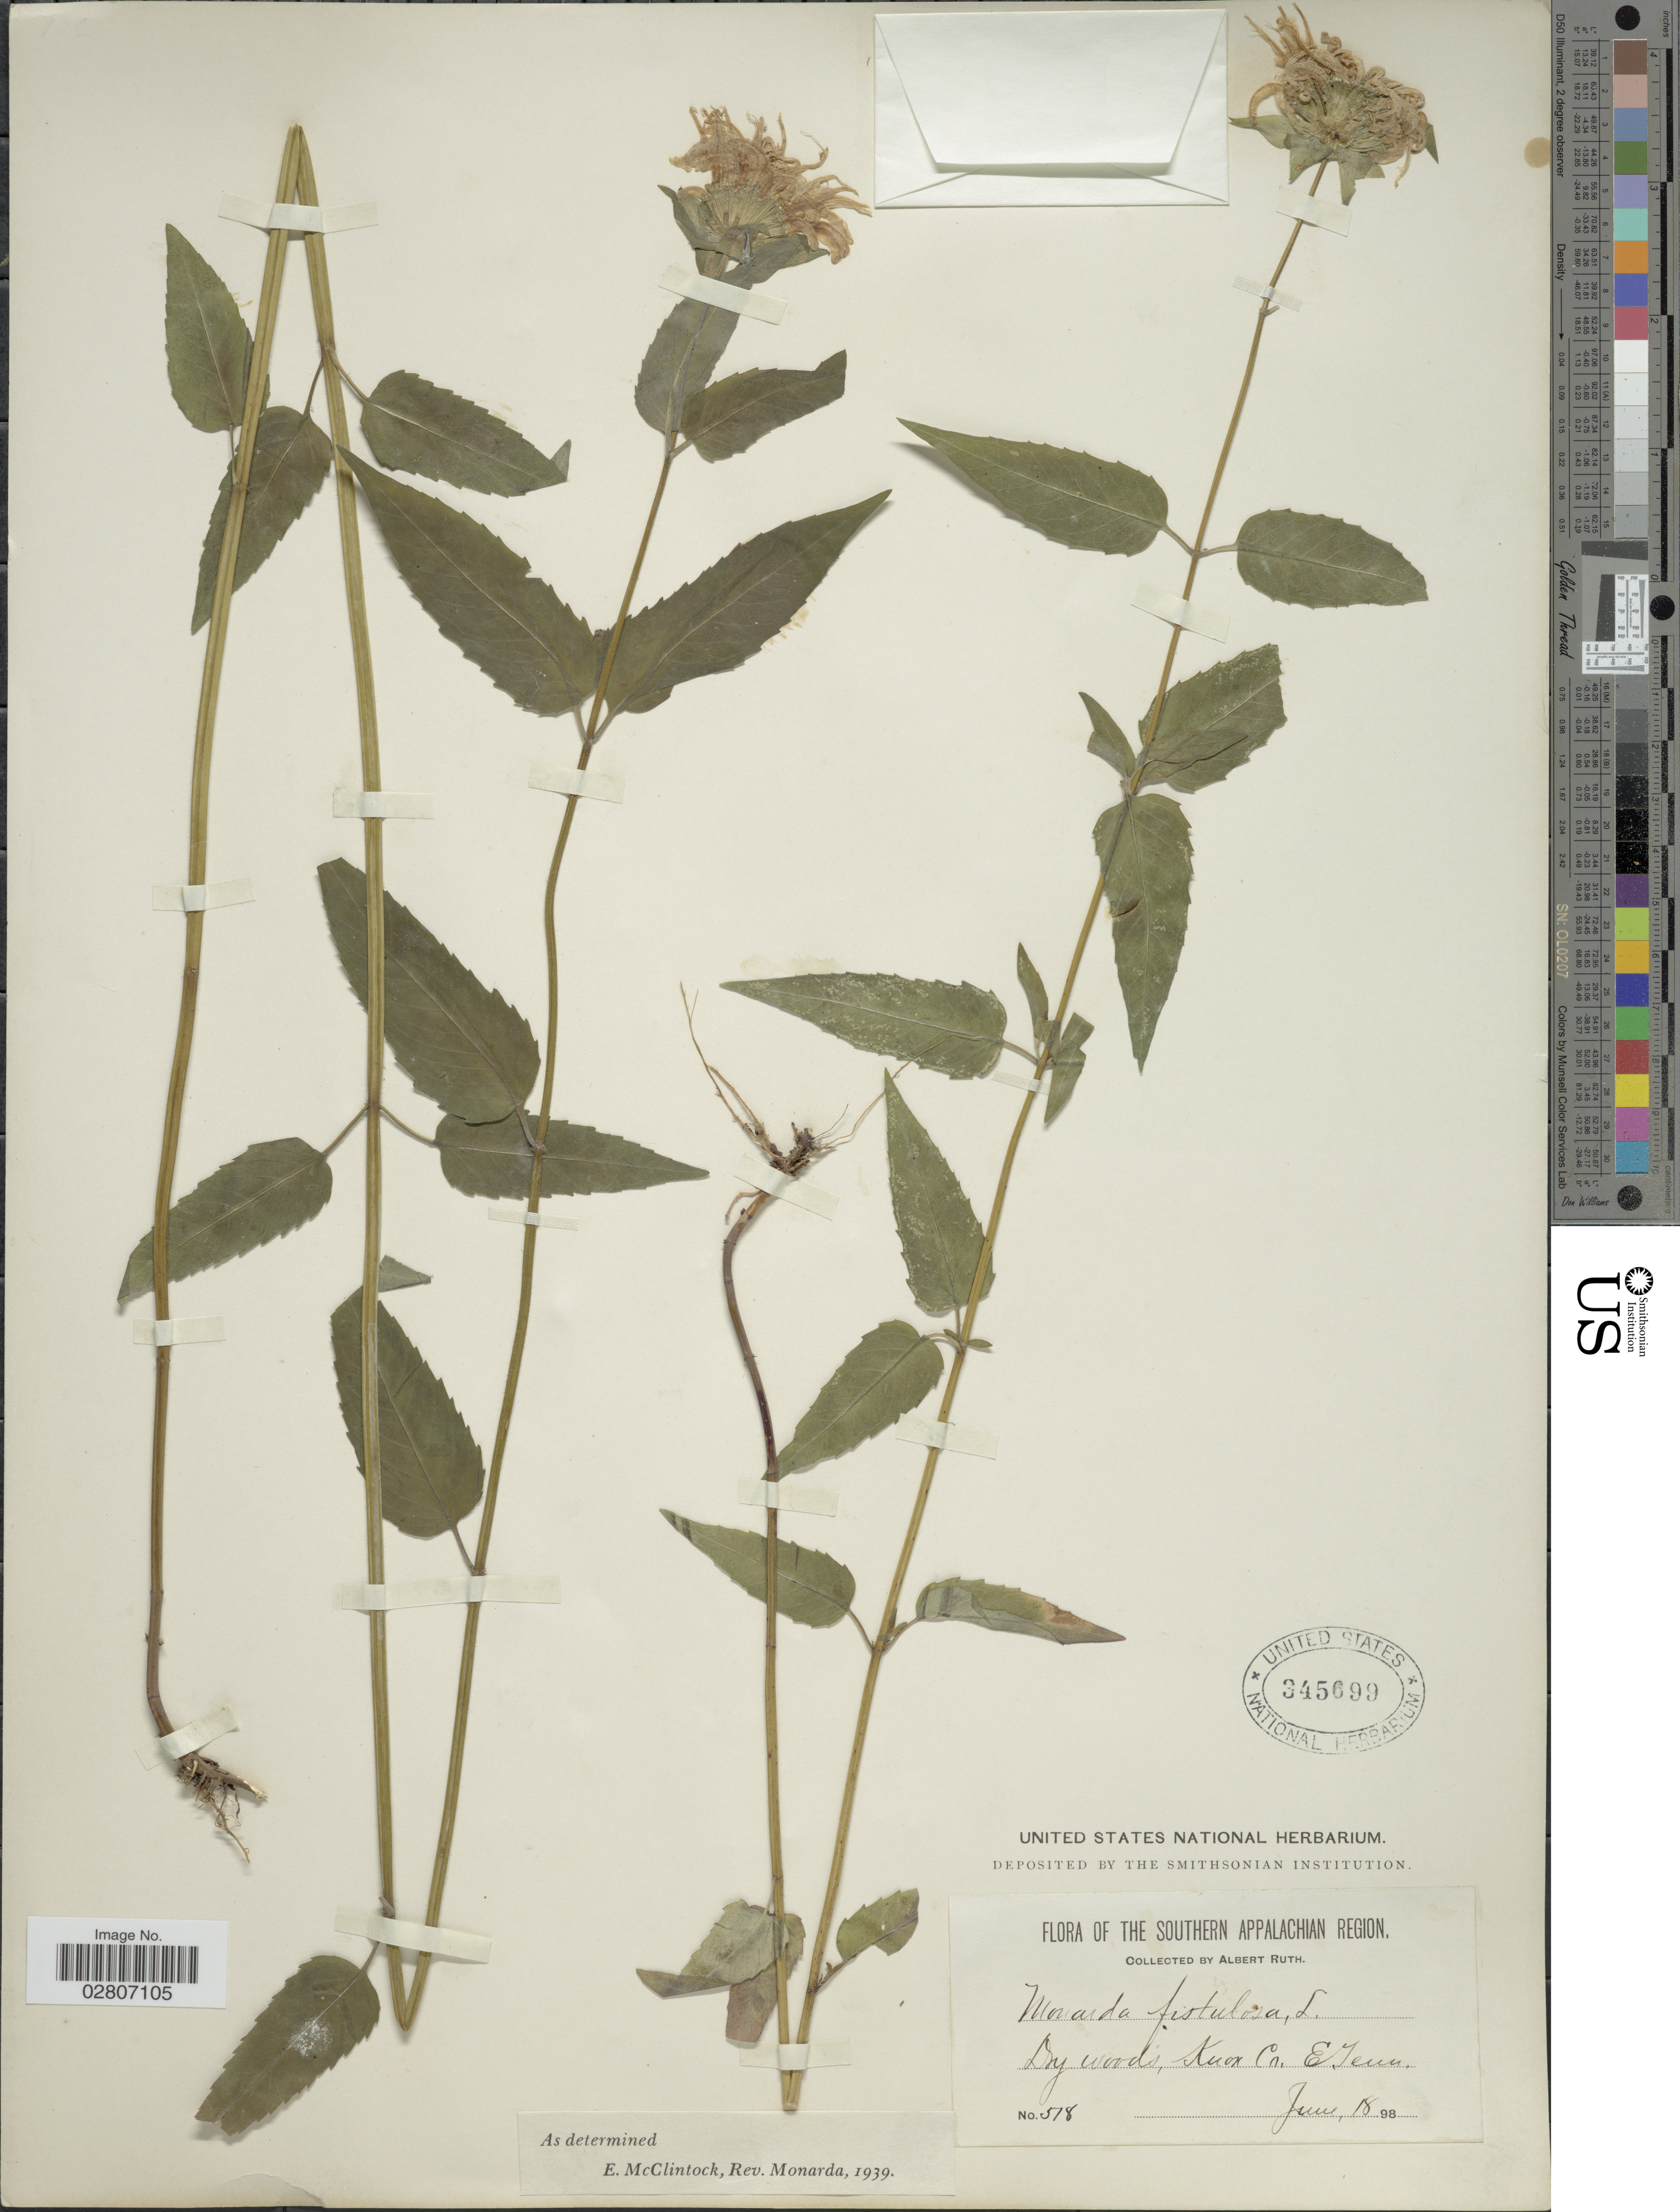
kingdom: Plantae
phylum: Tracheophyta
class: Magnoliopsida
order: Lamiales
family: Lamiaceae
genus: Monarda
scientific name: Monarda fistulosa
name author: L.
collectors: A. Ruth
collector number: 518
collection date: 1898-06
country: United States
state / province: Tennessee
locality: Southern Appalachian Region. Knox Co. E. Tenn.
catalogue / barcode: US 345699